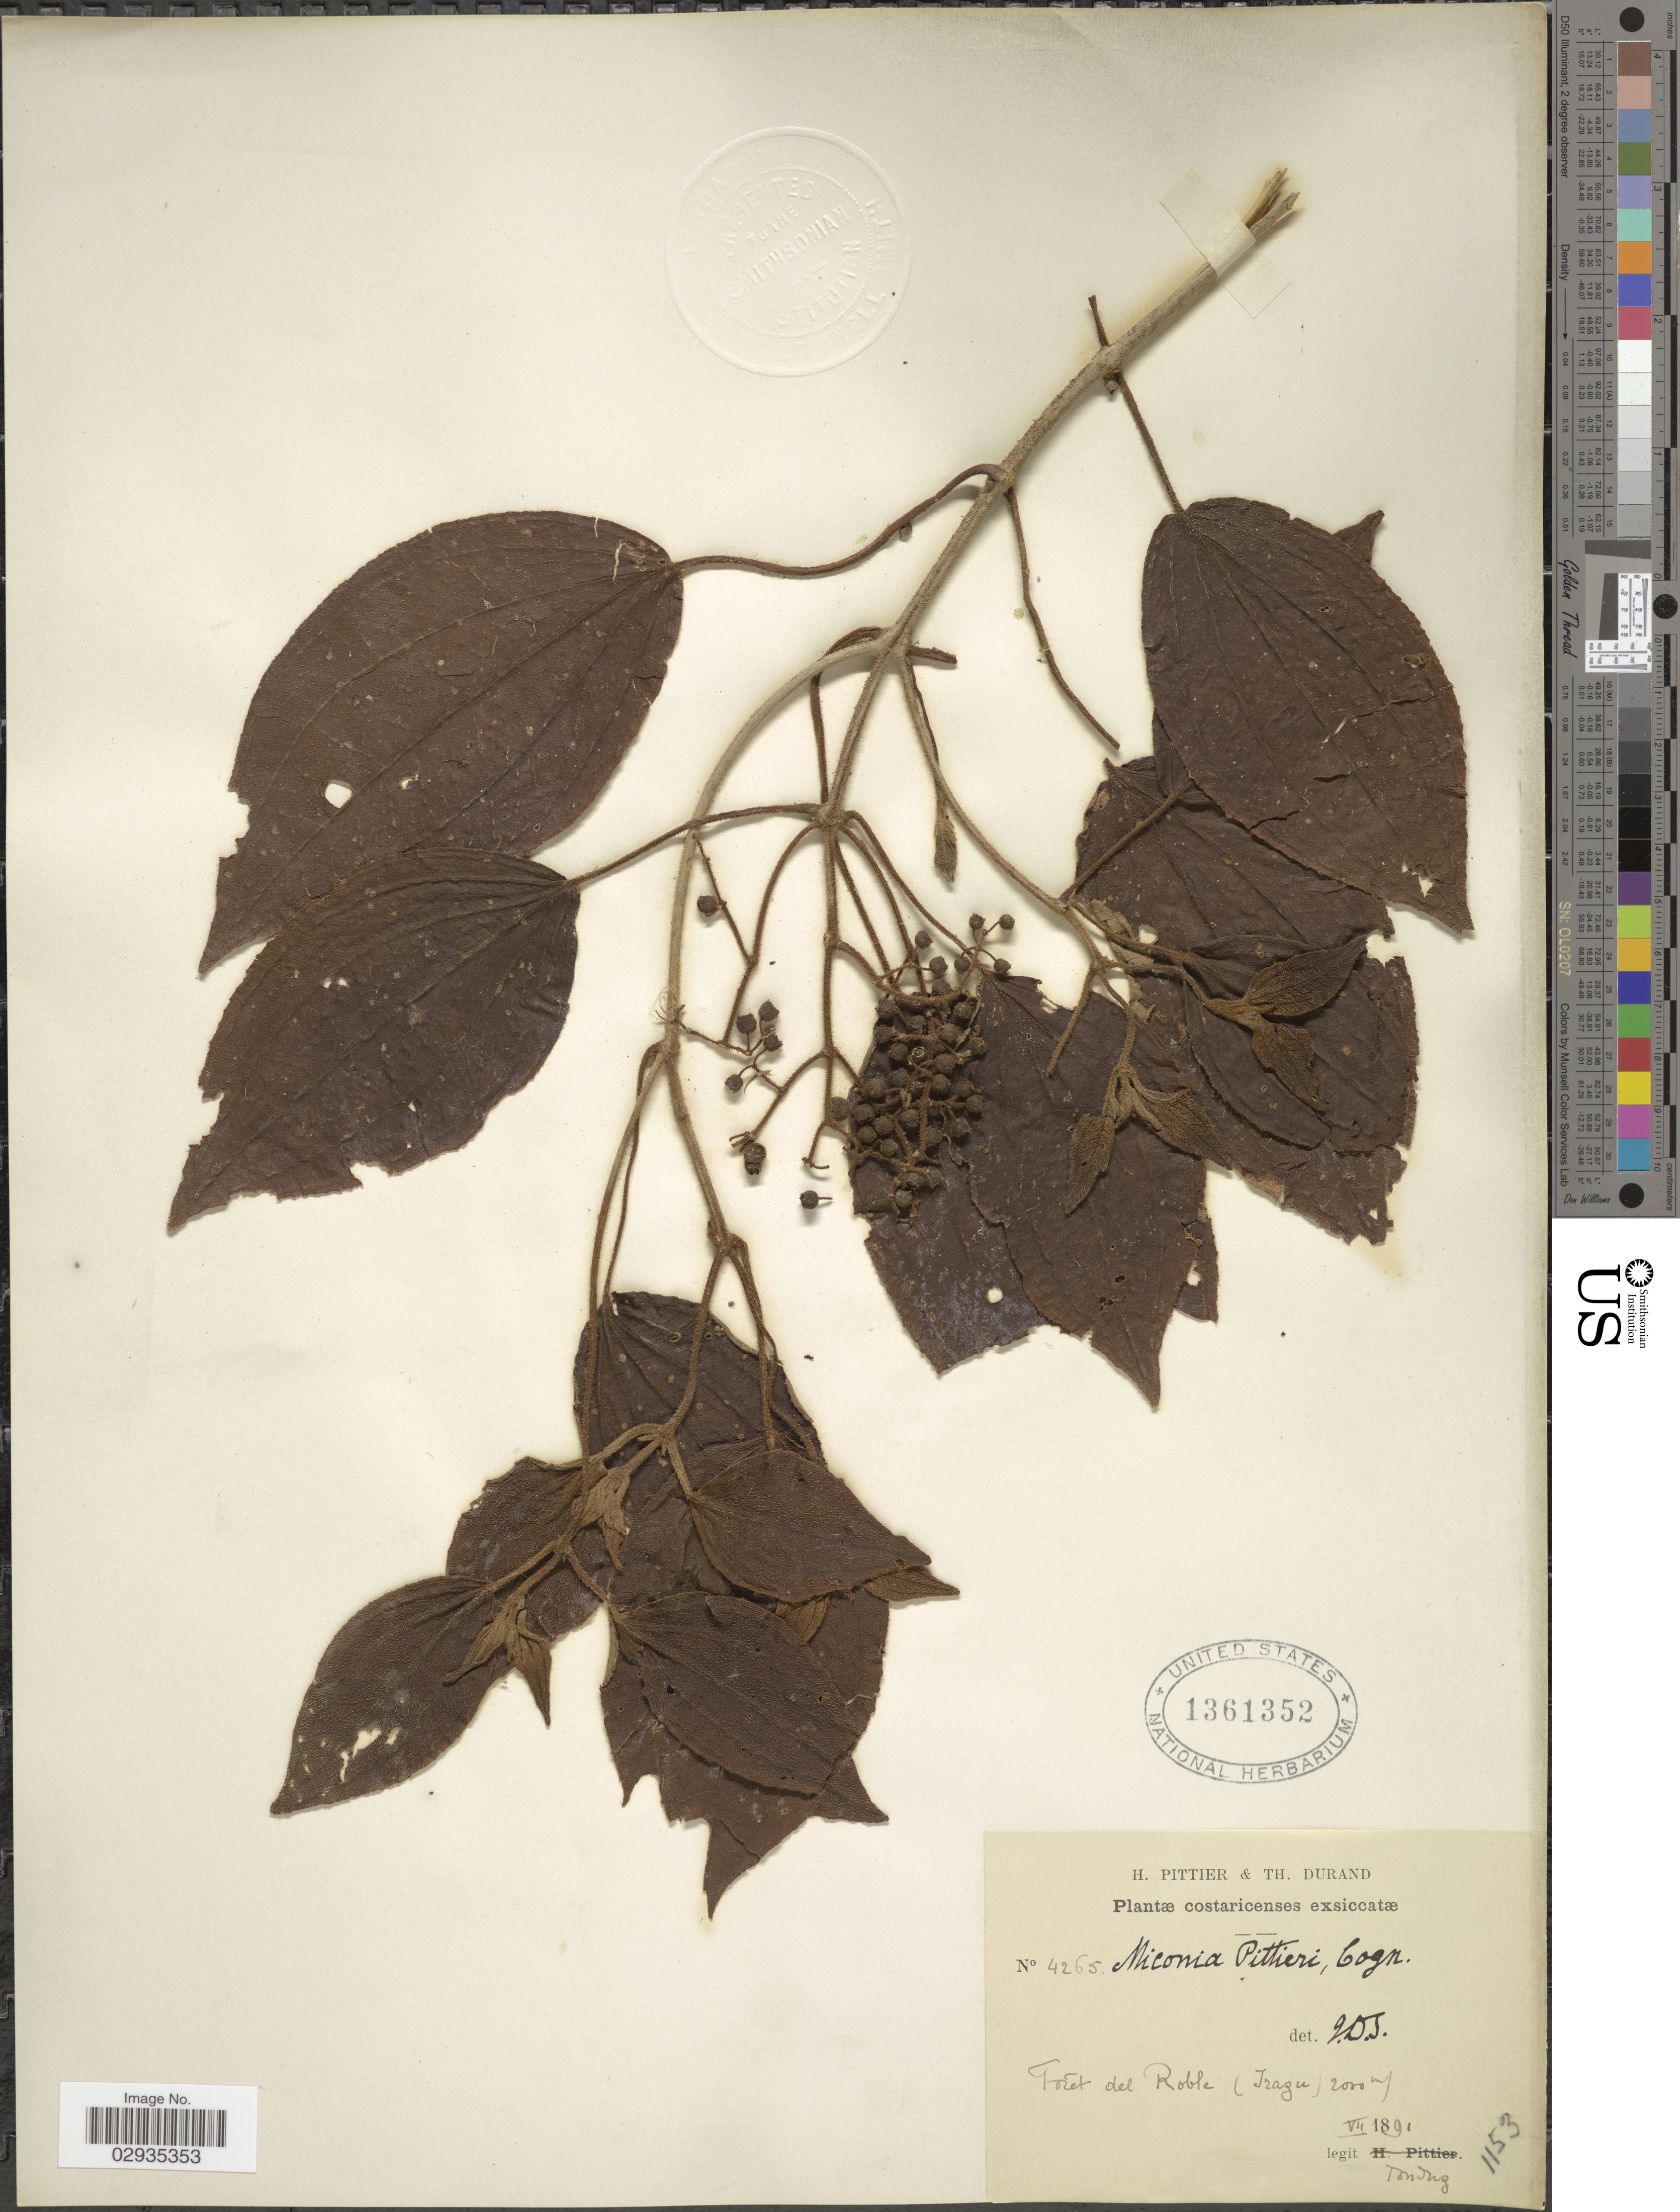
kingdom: Plantae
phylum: Tracheophyta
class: Magnoliopsida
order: Myrtales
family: Melastomataceae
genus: Miconia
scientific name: Miconia pittieri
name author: Cogn. in A. DC.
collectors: Tonduz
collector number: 4265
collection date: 1891-07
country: Costa Rica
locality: Forêt del Roble (Irazu).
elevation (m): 2000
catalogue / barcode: US 1361352